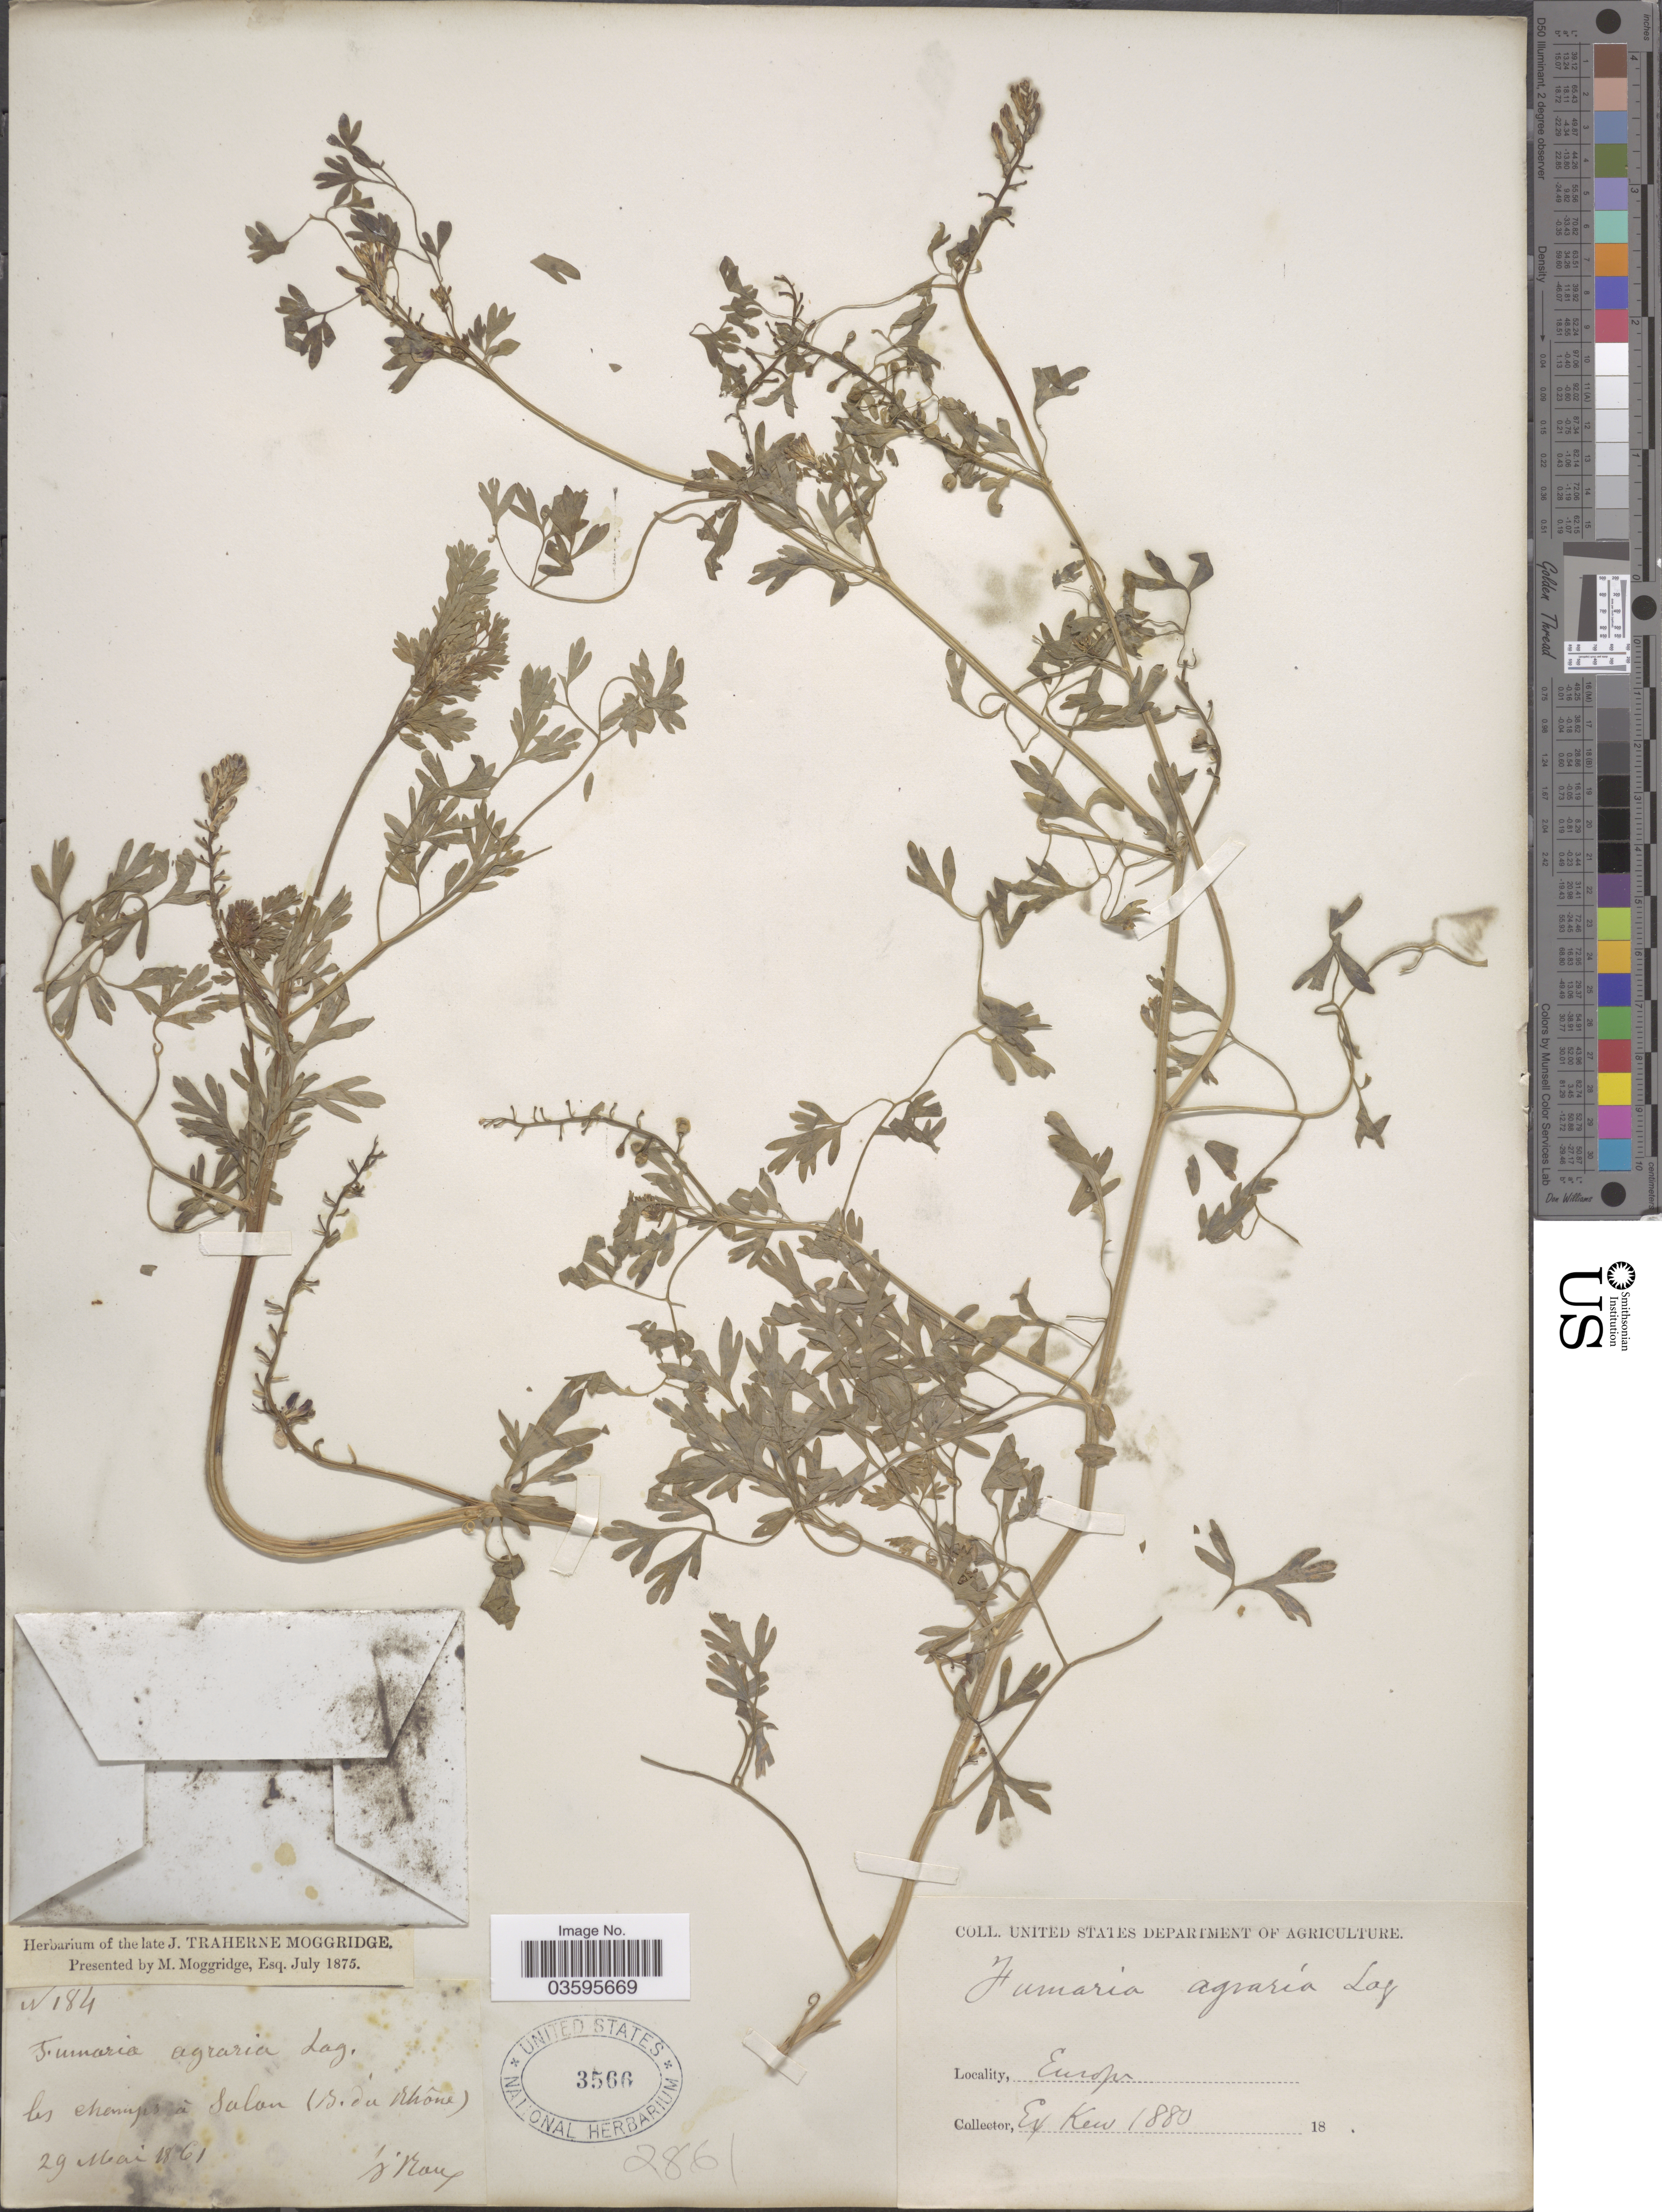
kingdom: Plantae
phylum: Tracheophyta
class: Magnoliopsida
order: Ranunculales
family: Papaveraceae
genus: Fumaria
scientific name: Fumaria agraria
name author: Lag.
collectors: ex herb. J.T. Moggridge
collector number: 184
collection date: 1861-05-29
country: France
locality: Les champs á Salau (B. du Rhône). Europe.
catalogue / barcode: US 3566